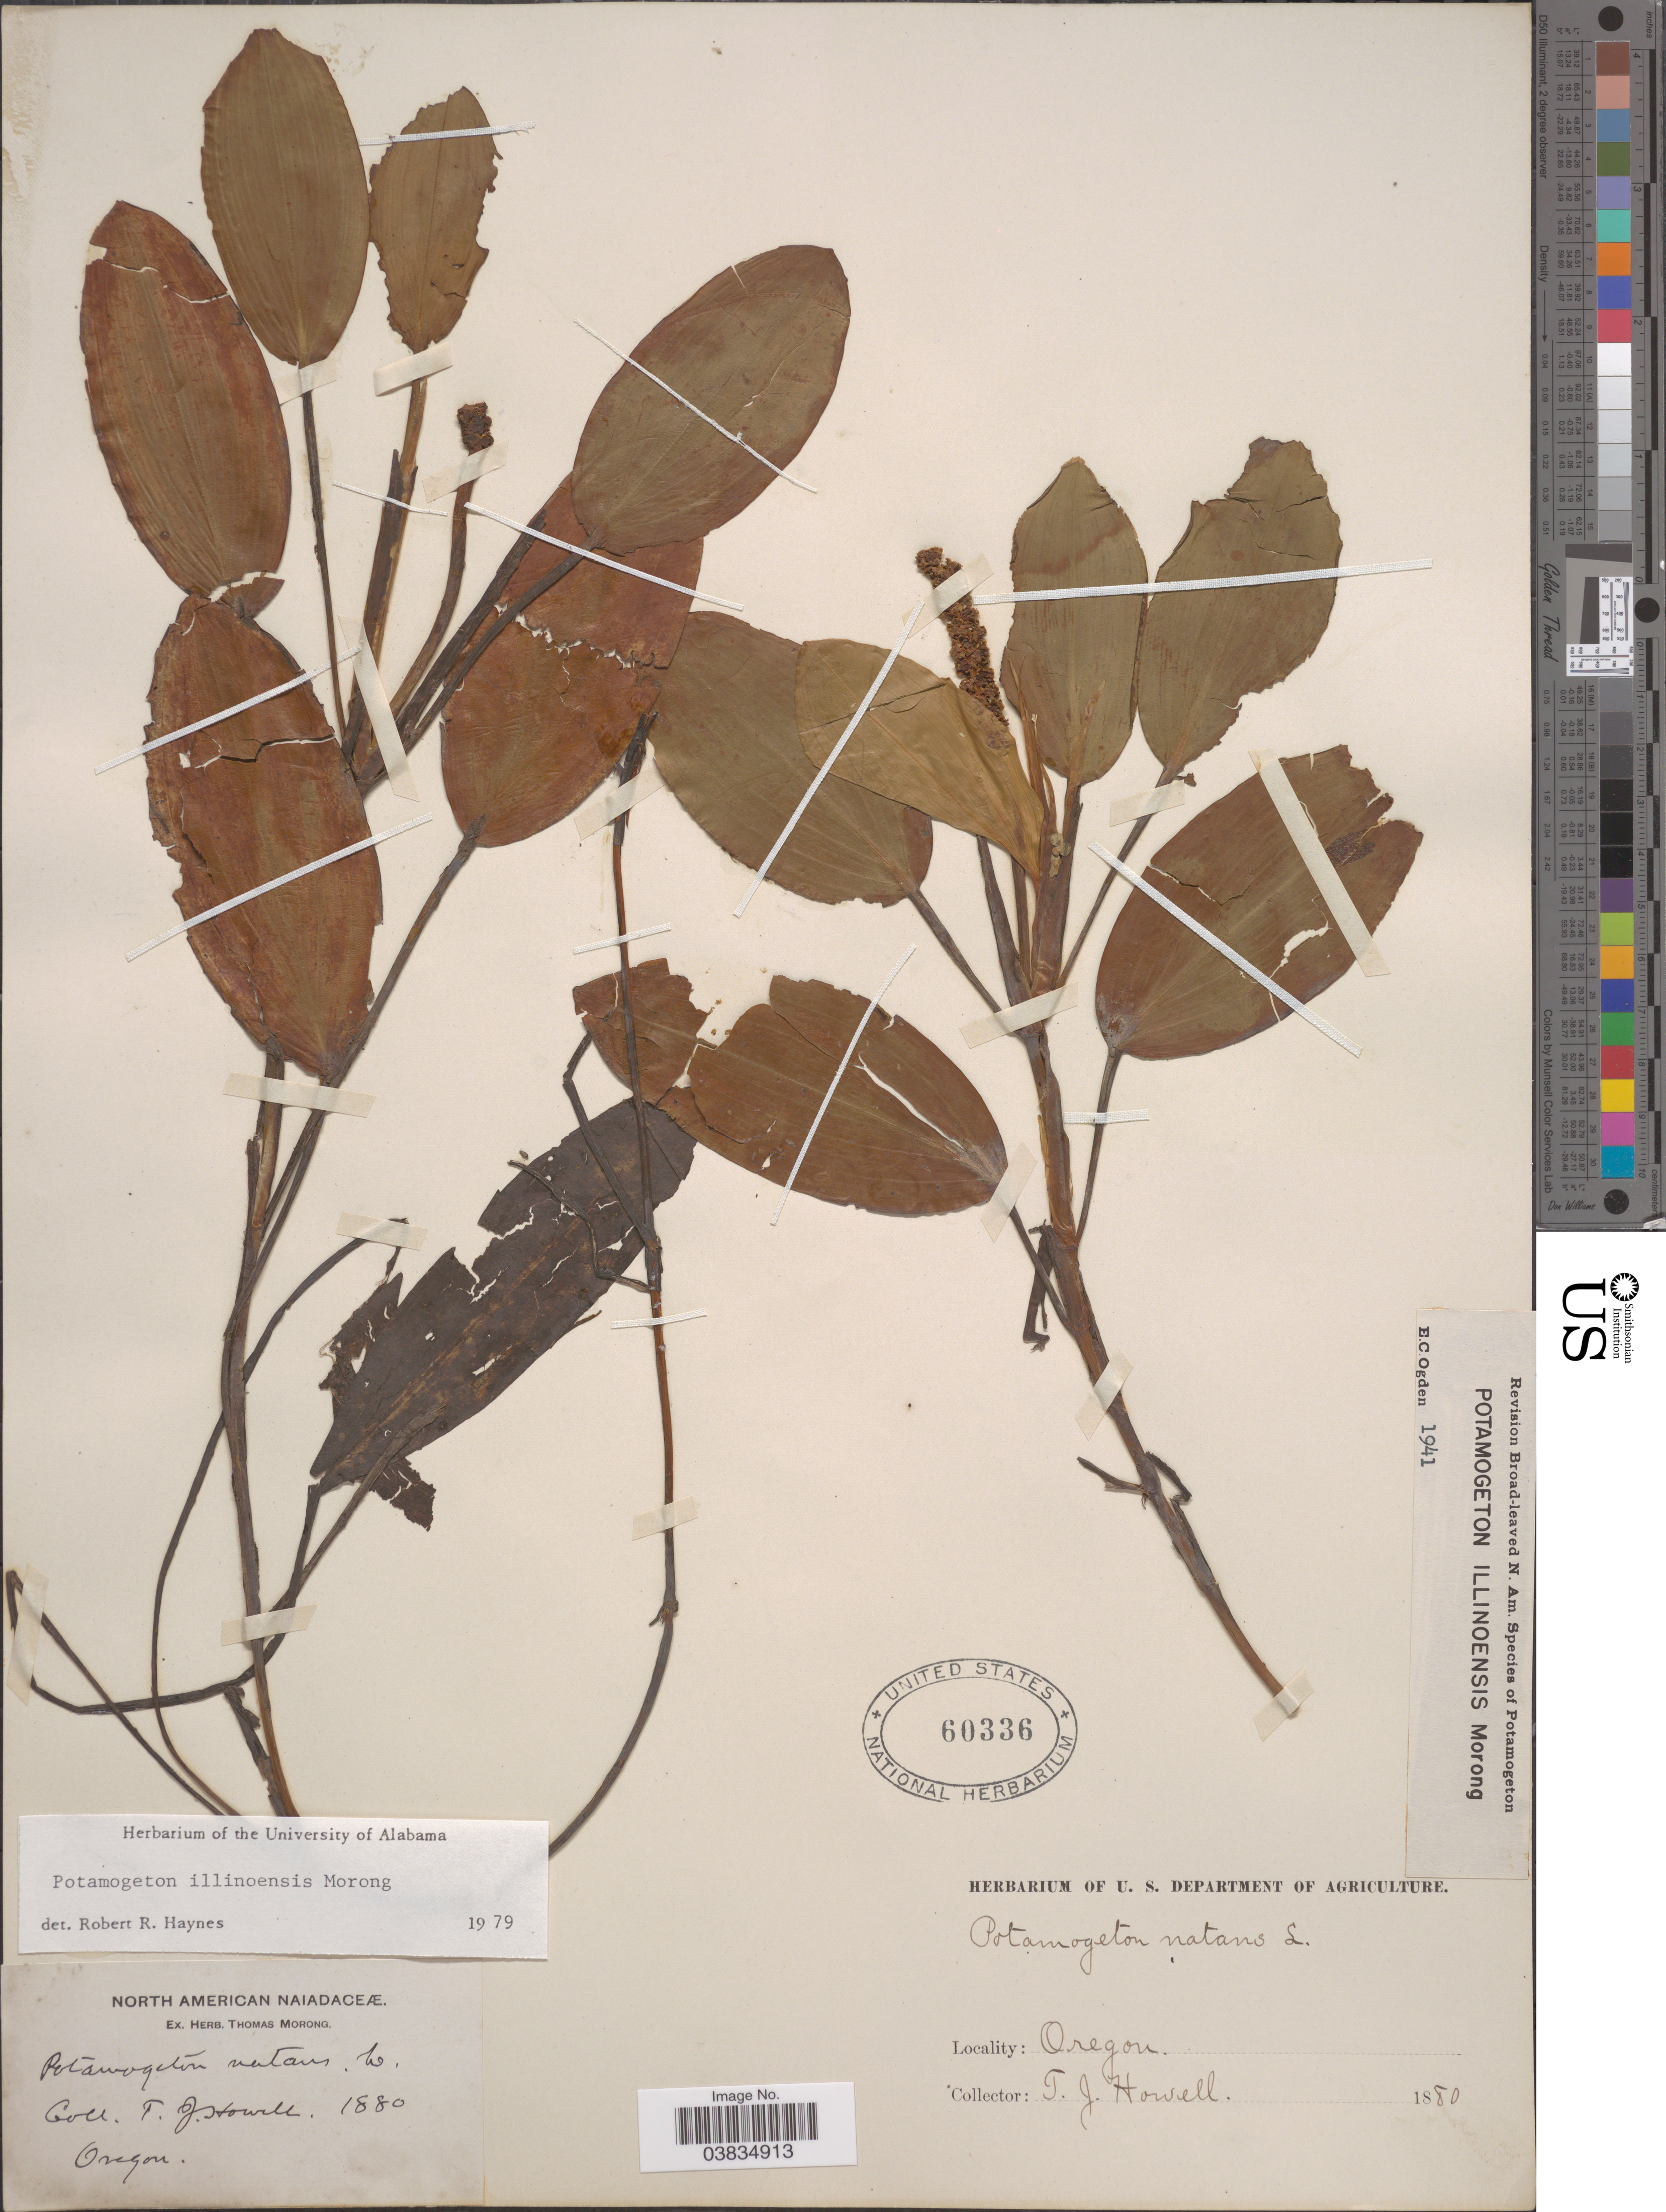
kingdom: Plantae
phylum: Tracheophyta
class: Liliopsida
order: Alismatales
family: Potamogetonaceae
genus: Potamogeton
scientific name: Potamogeton illinoensis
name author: Morong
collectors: T. J. Howell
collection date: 1880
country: United States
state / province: Oregon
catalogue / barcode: US 60336